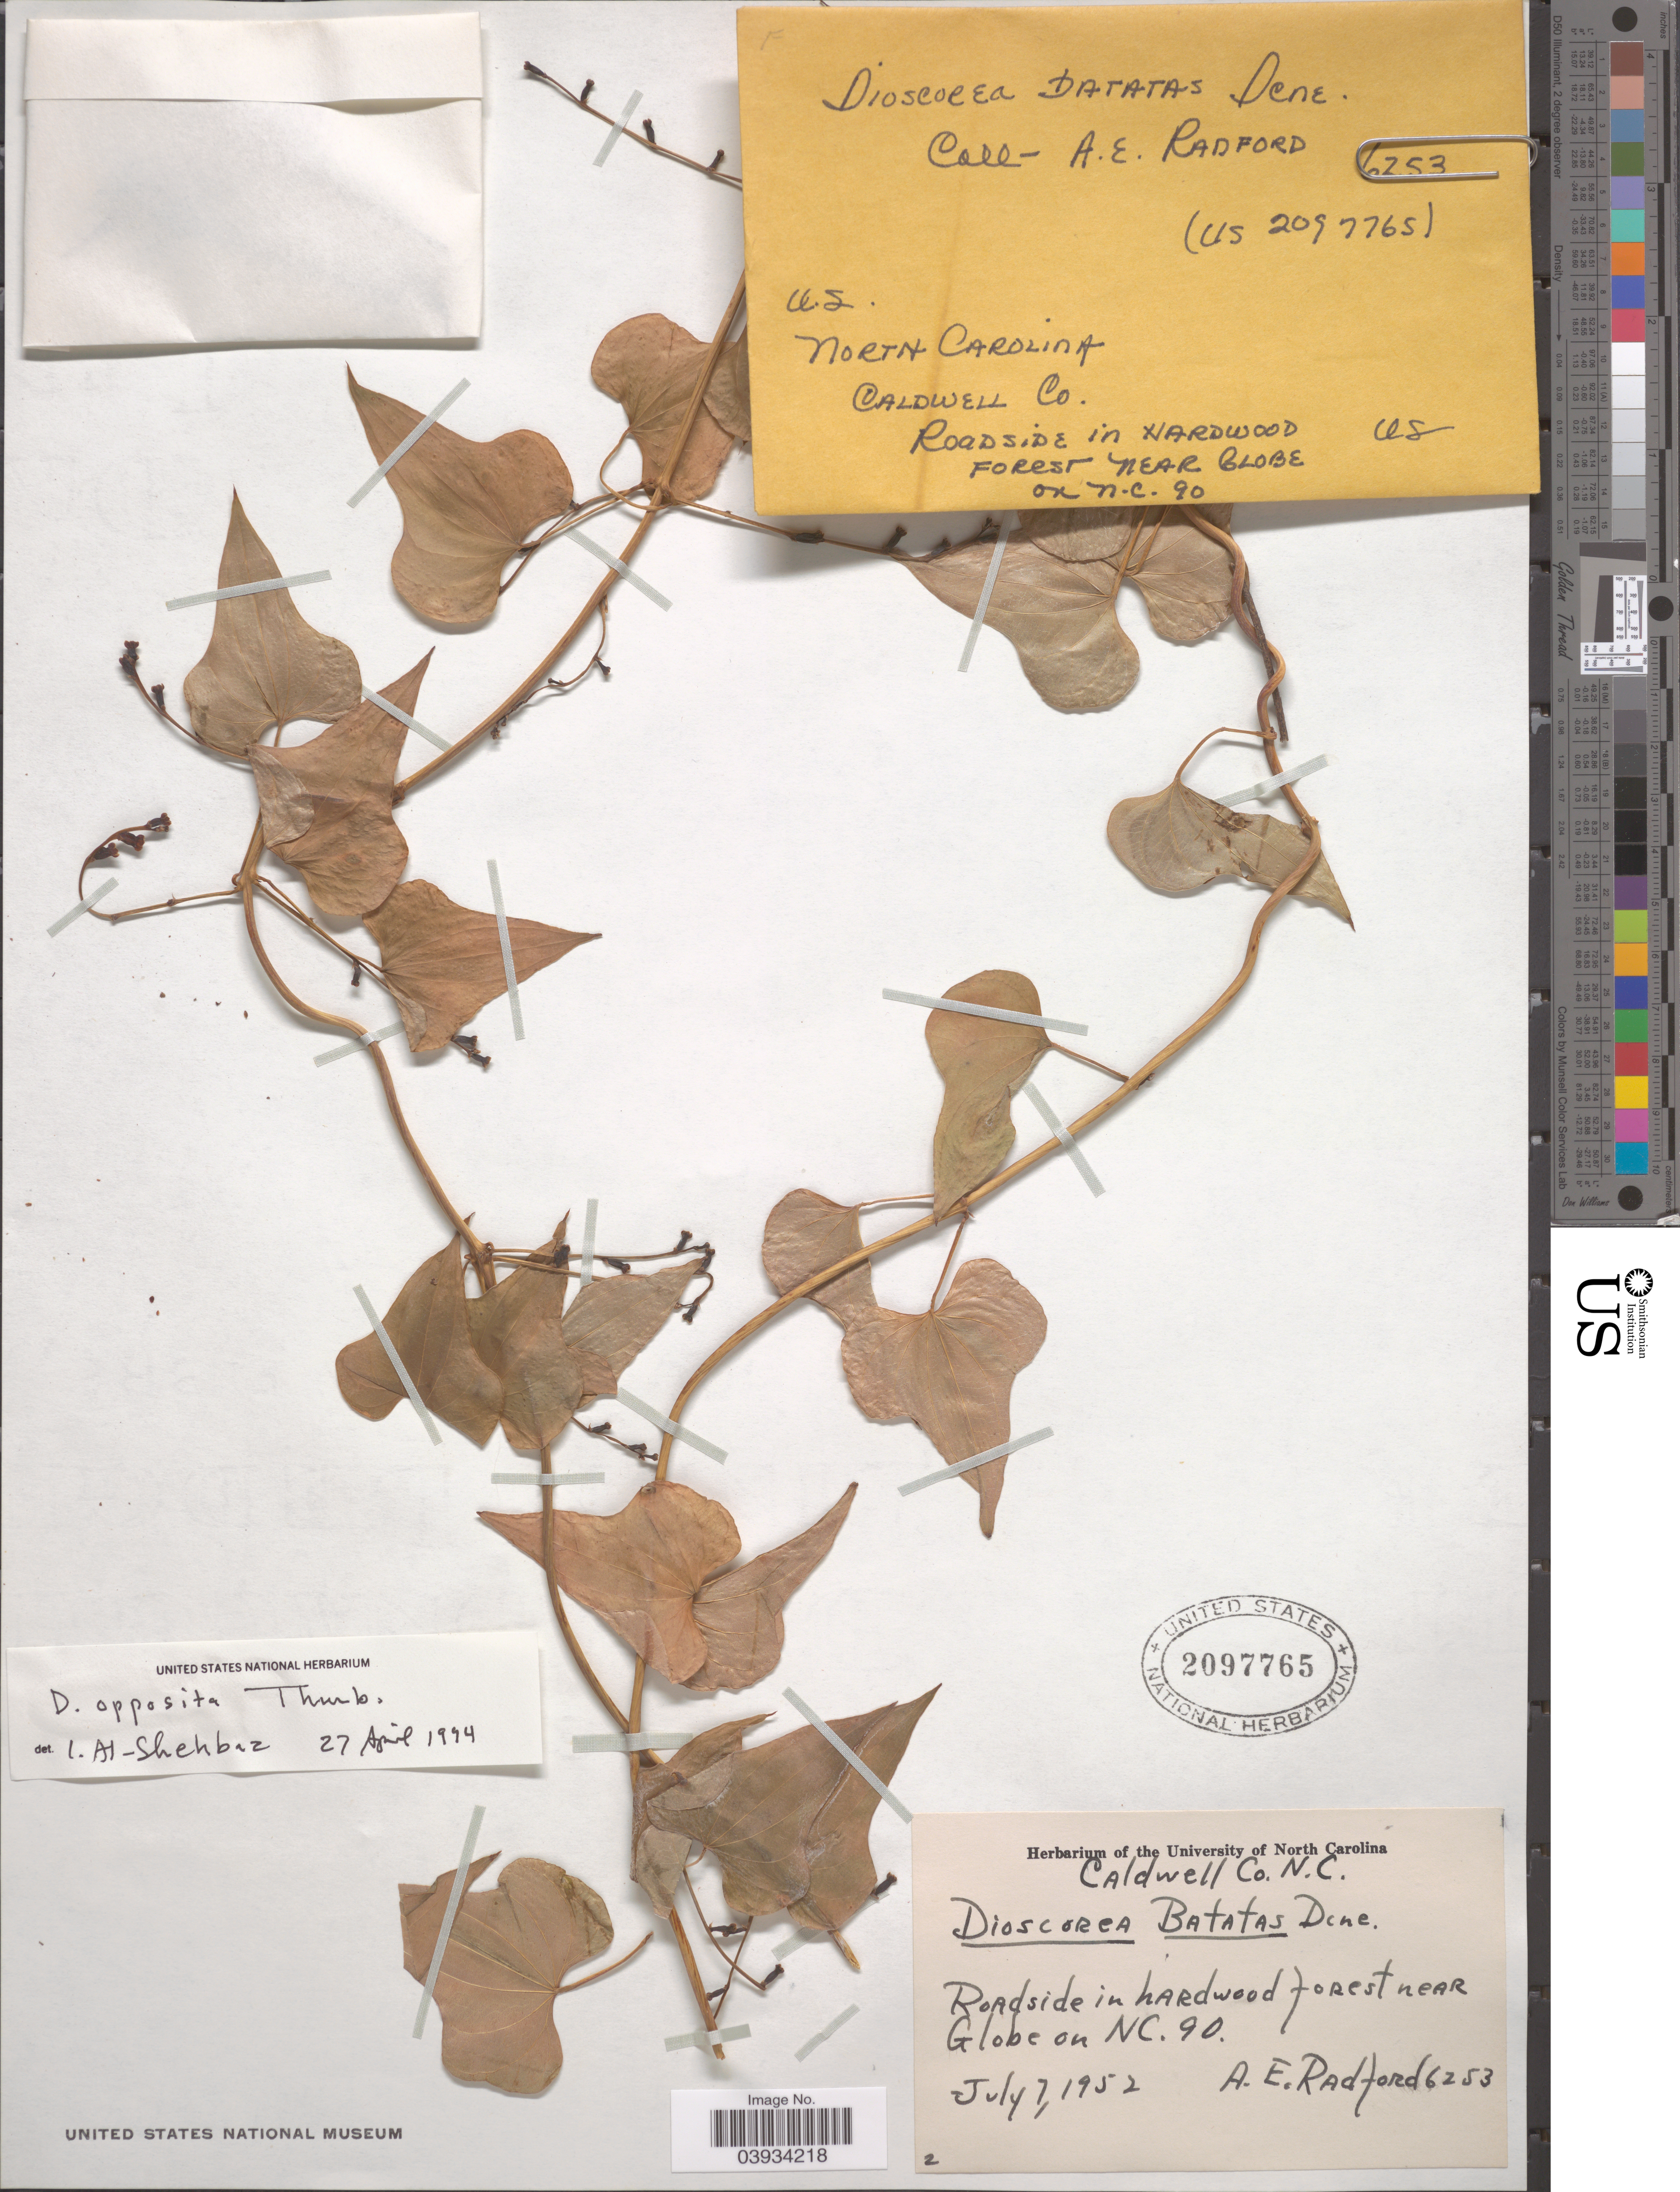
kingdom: Plantae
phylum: Tracheophyta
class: Liliopsida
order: Dioscoreales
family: Dioscoreaceae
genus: Dioscorea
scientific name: Dioscorea batatas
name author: Decne.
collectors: A. E. Radford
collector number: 6253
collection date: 1952-07-07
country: United States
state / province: North Carolina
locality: Caldwell Co. Roadside in hardwood forest near Globe on NC. 90.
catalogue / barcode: US 2097765